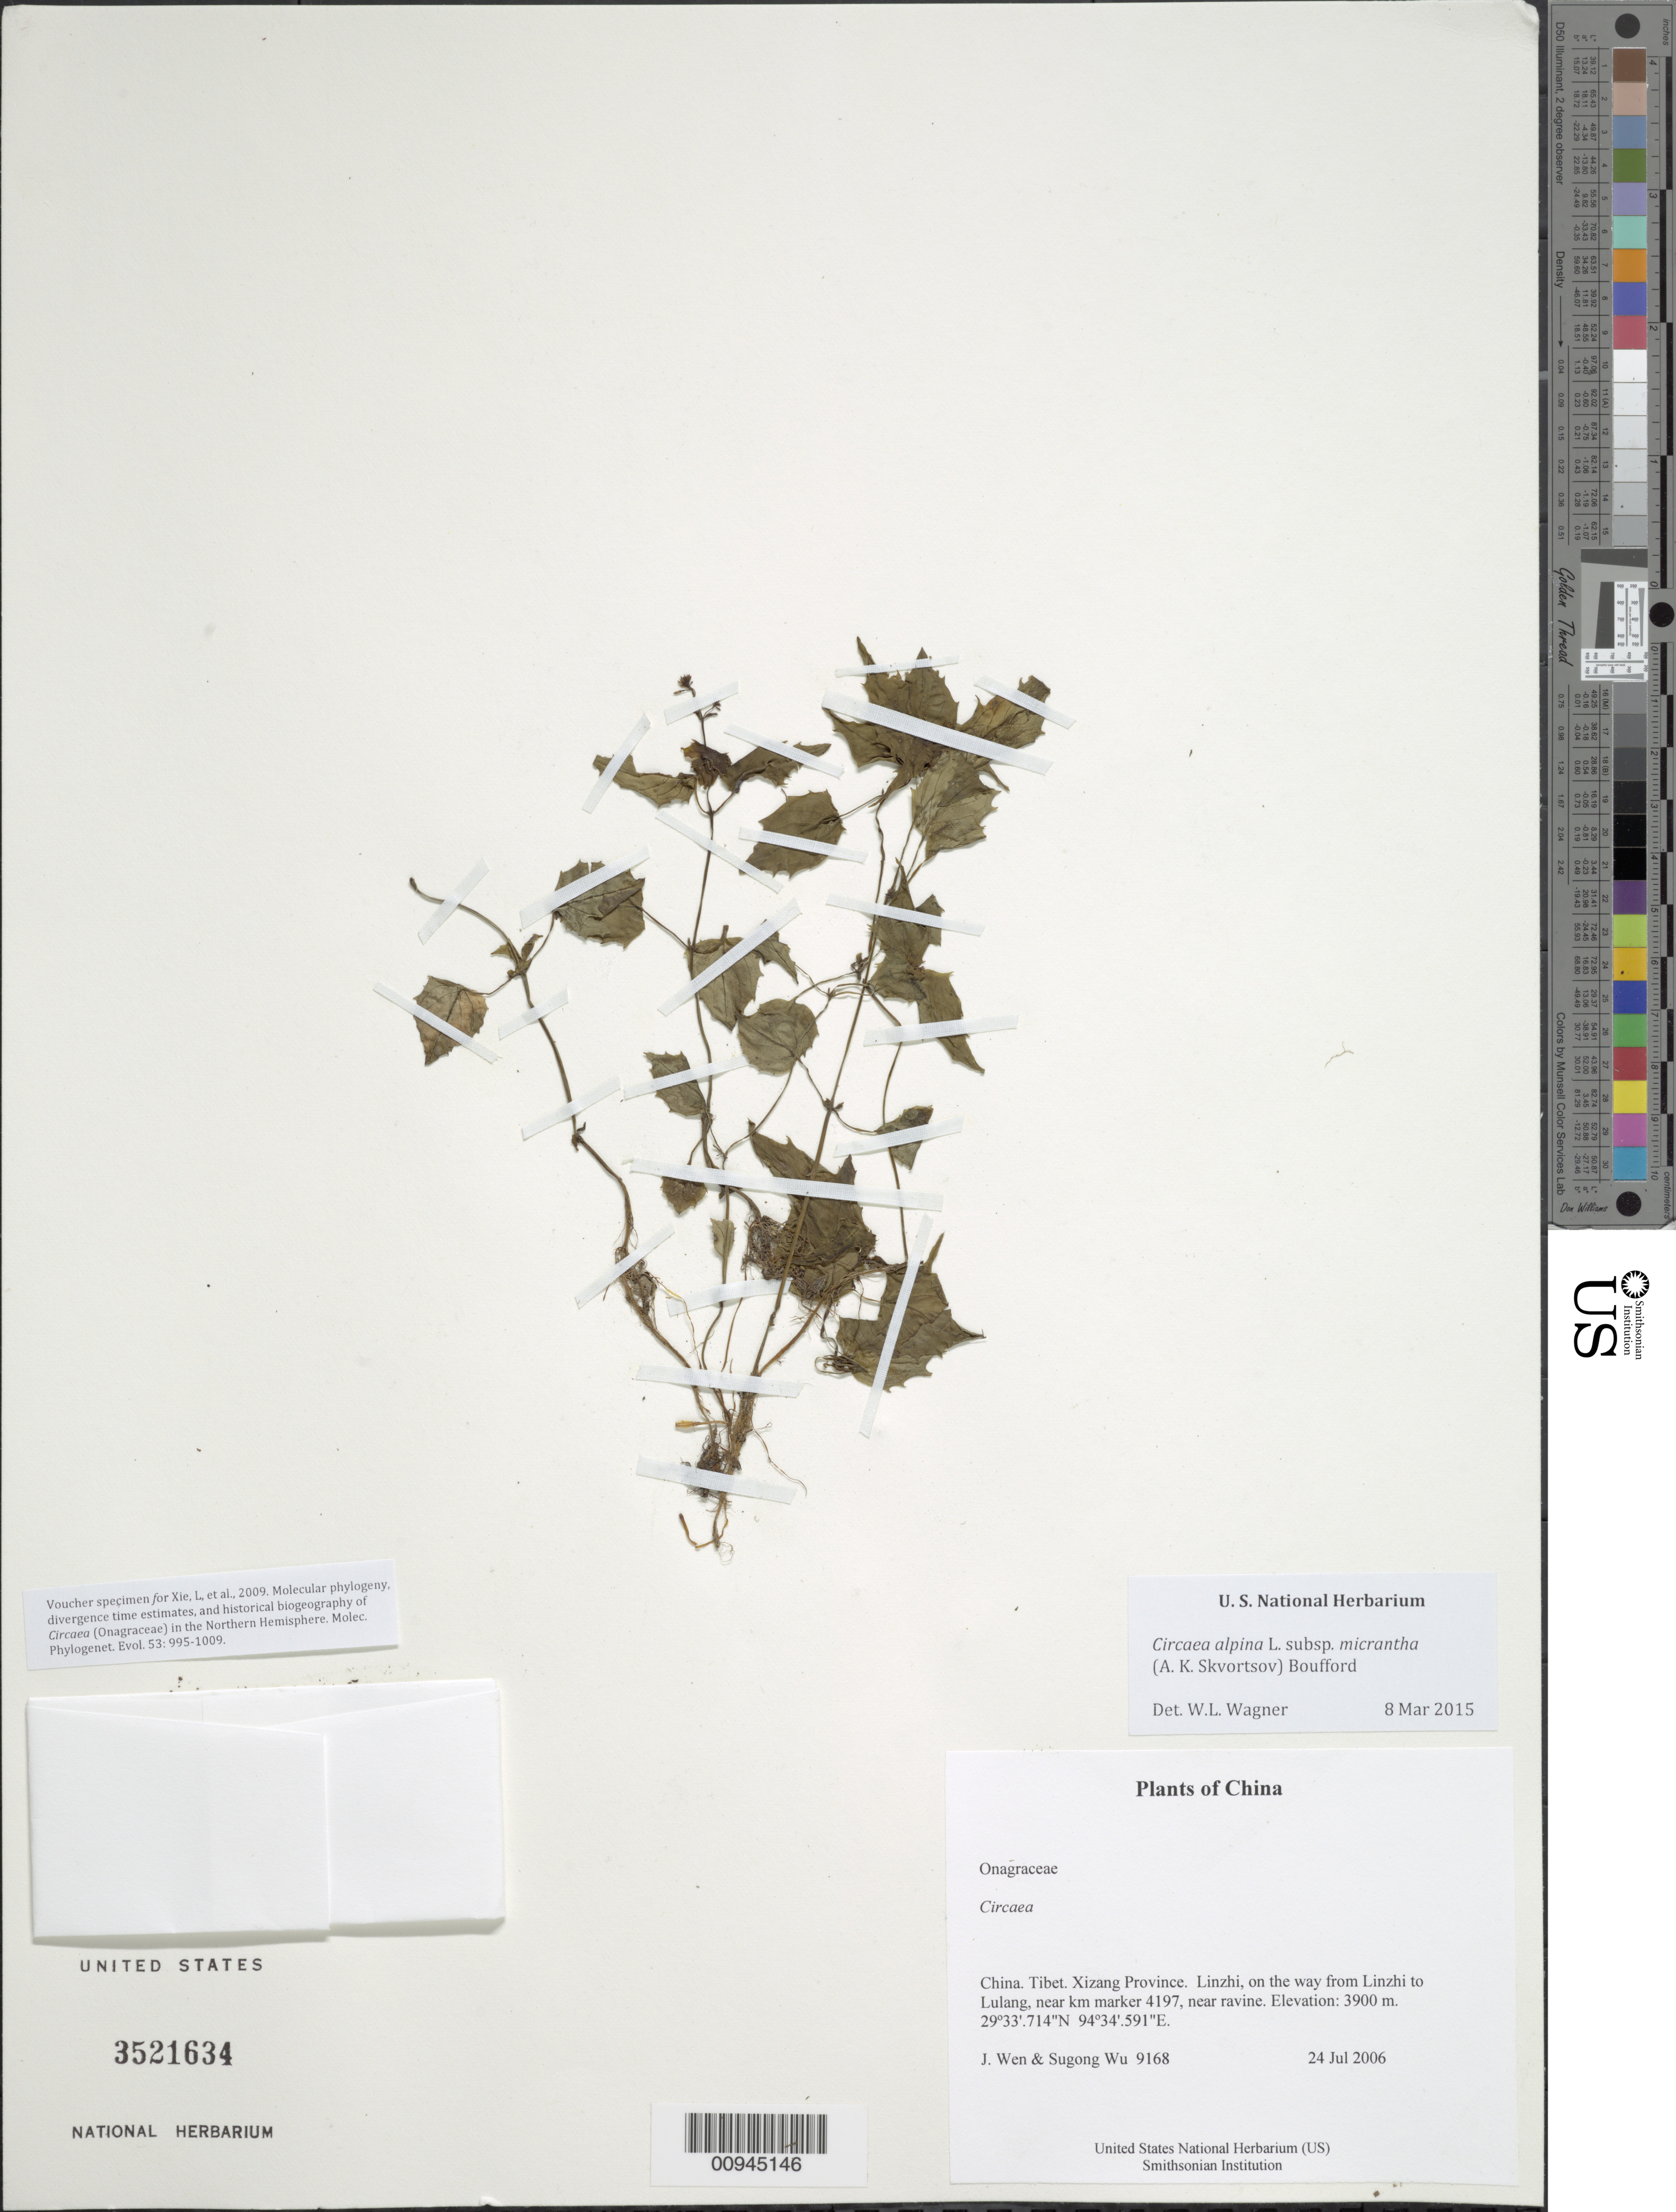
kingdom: Plantae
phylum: Tracheophyta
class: Magnoliopsida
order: Myrtales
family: Onagraceae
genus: Circaea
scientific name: Circaea alpina subsp. micrantha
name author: (A.K. Skvortsov) Boufford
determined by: Wagner, W. L., (BOT), Smithsonian Institution - National Museum of Natural History (UNITED STATES)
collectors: J. Wen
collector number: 9168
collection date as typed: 24 Jul 2006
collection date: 2006-07-24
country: China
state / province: Xizang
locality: Xizang Province. Linzhi, on the way from Linzhi to Lulang, near km marker 4197, near ravine.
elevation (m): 3900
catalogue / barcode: US 3521634